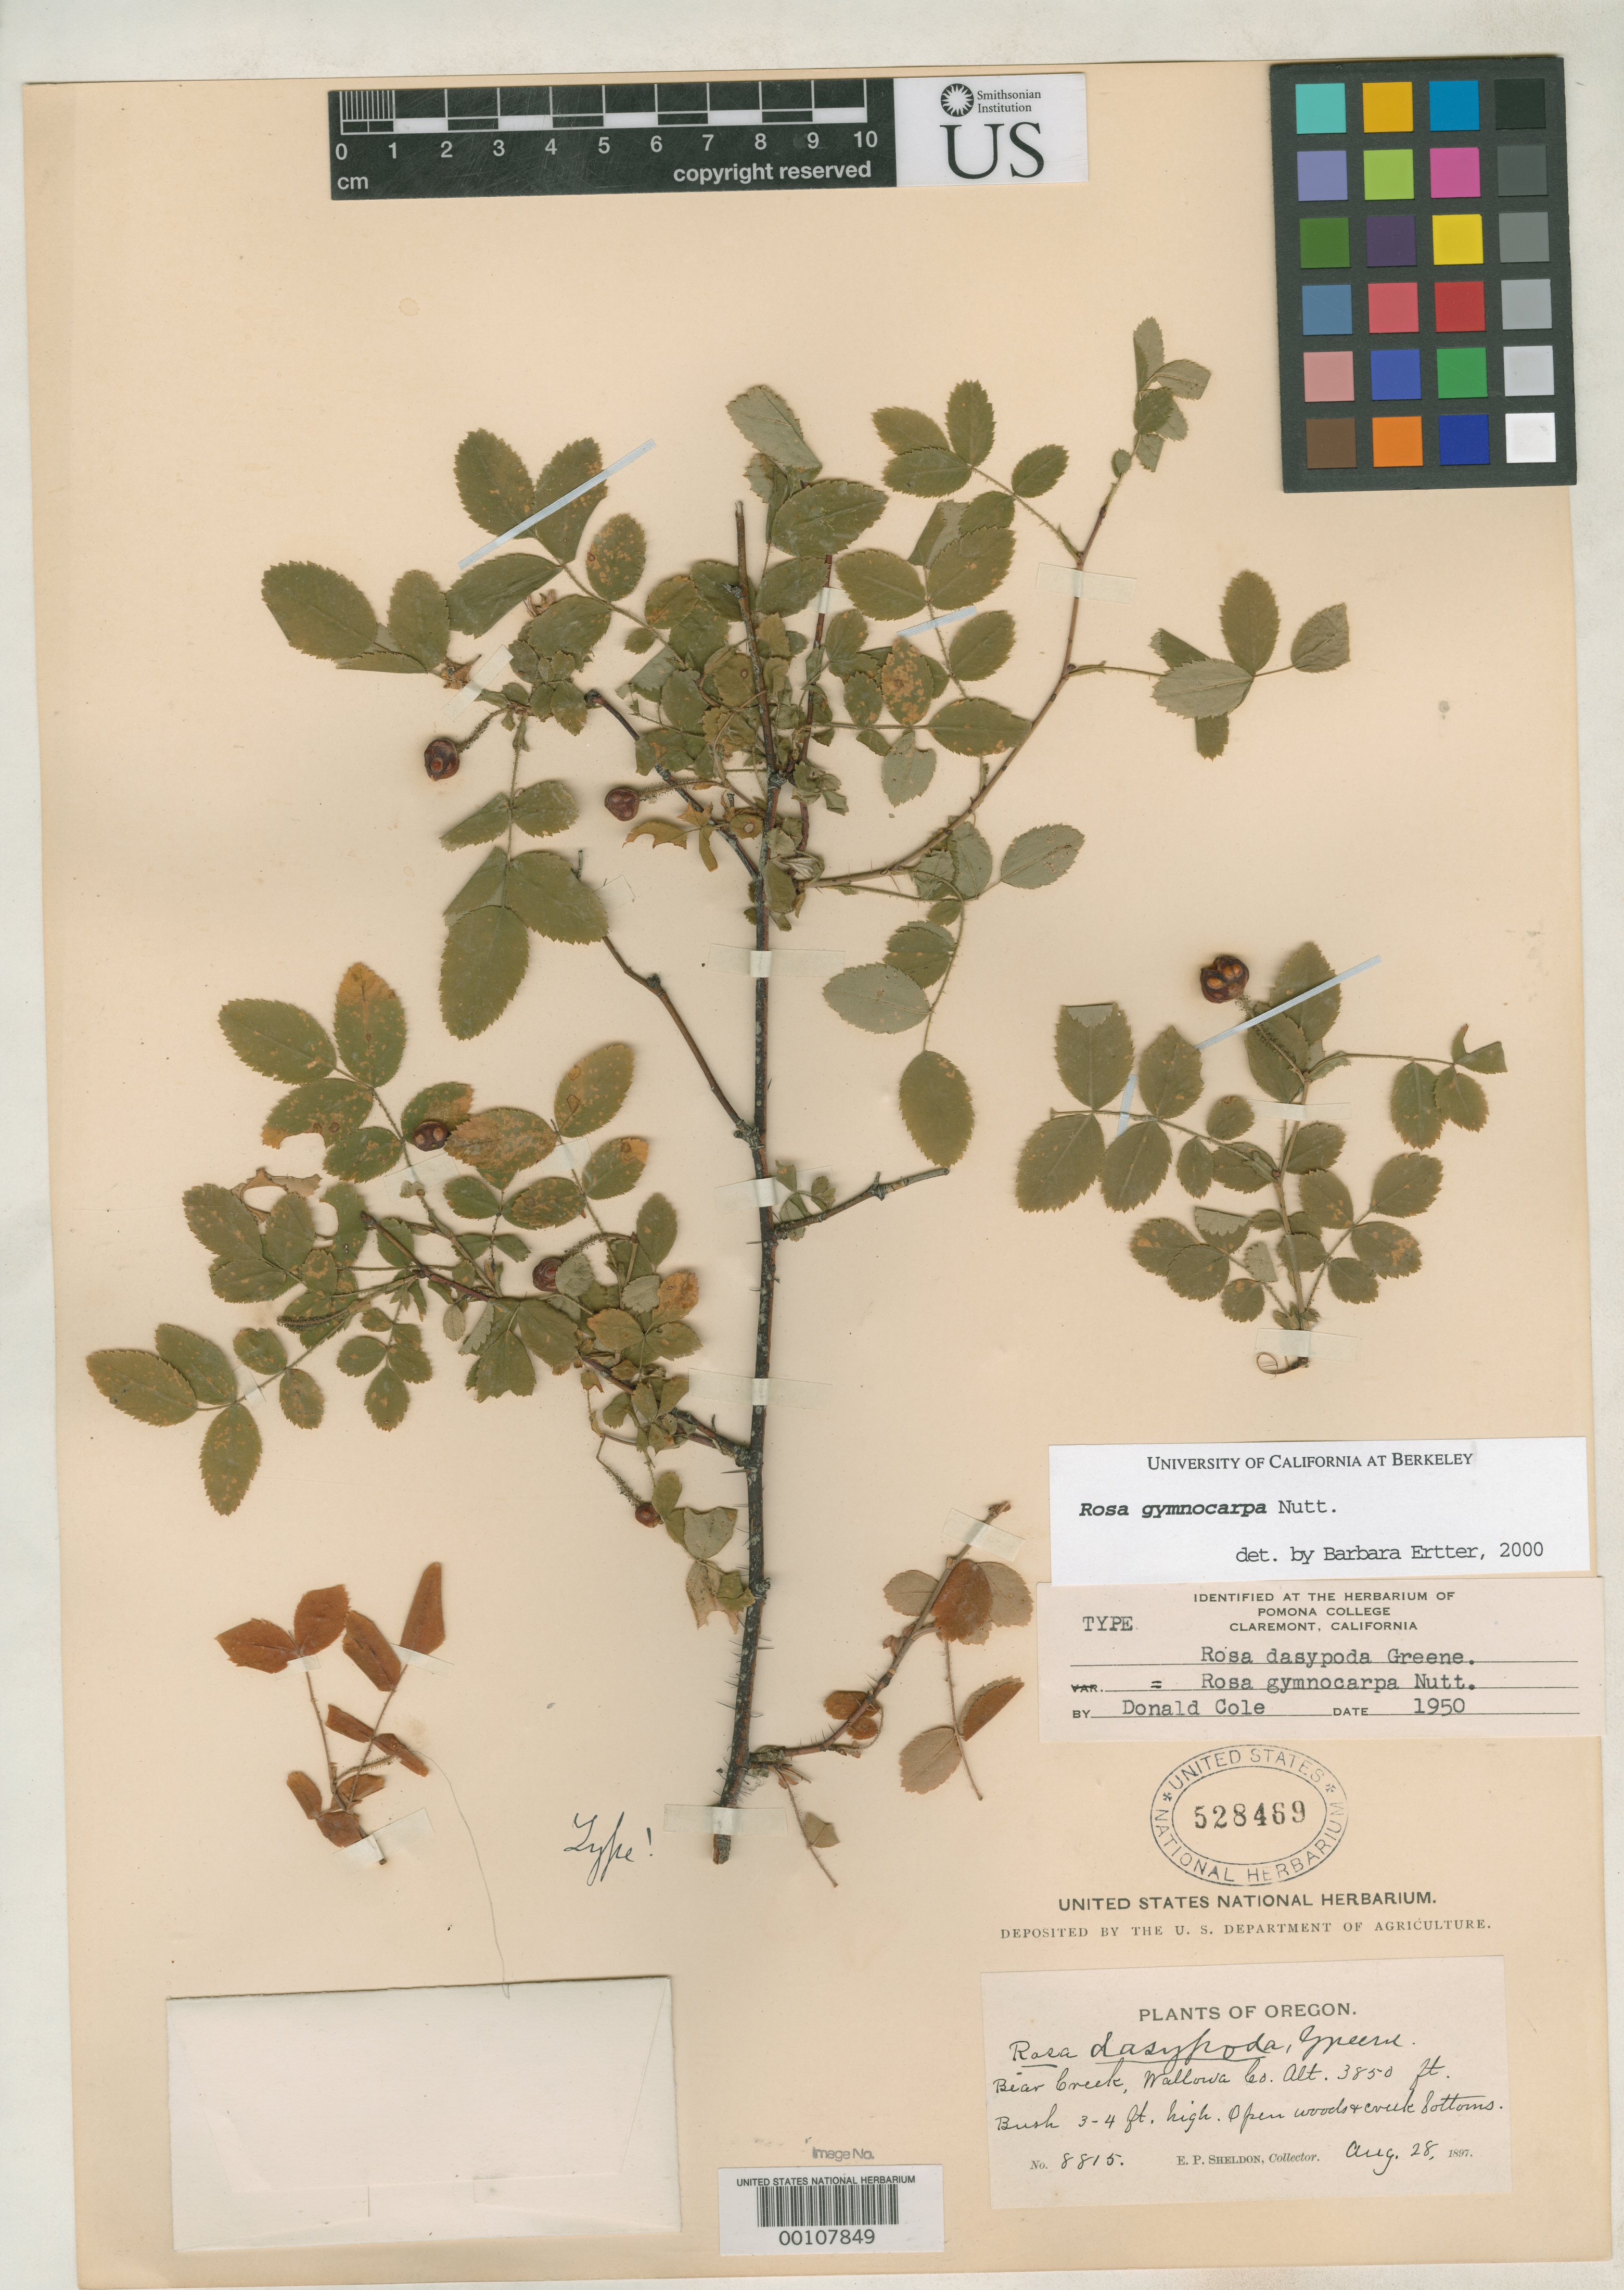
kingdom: Plantae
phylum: Tracheophyta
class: Magnoliopsida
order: Rosales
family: Rosaceae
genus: Rosa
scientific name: Rosa dasypoda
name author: Greene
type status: Holotype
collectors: E. P. Sheldon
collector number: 8815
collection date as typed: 28 Aug 1897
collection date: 1897-08-28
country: United States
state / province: Oregon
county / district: Wallowa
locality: Bear Creek.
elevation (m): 1173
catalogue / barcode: US 528469